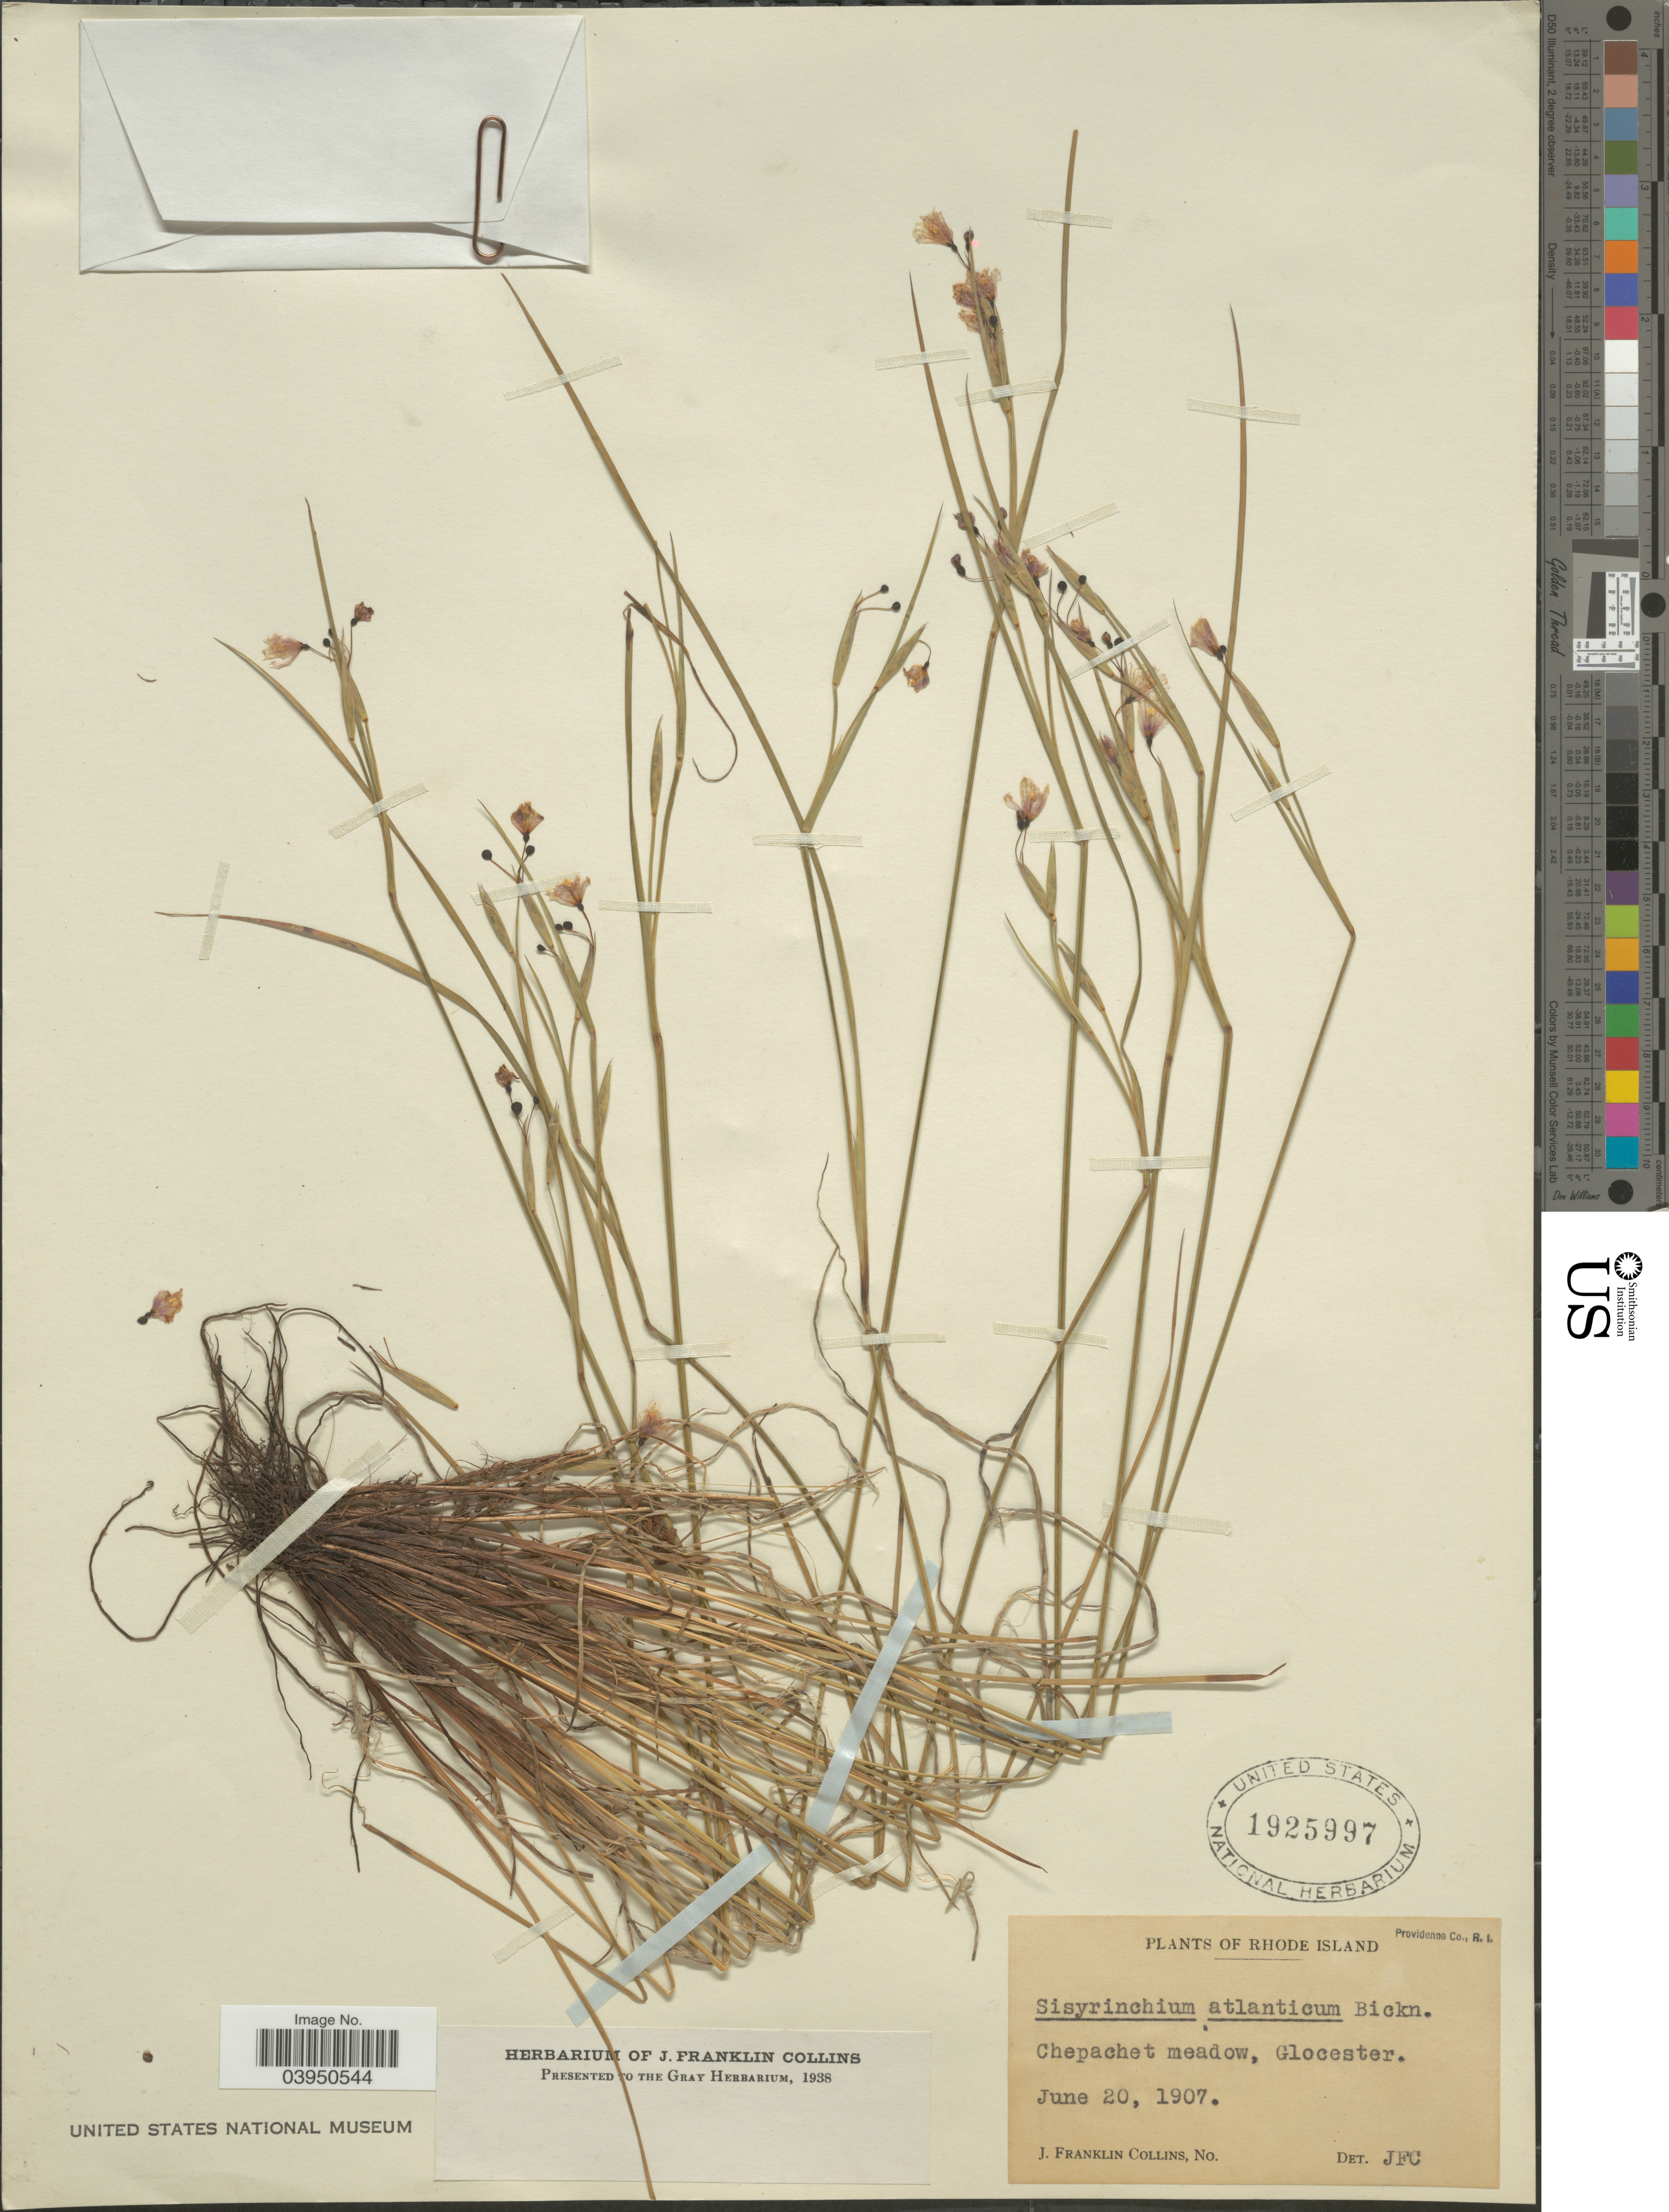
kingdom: Plantae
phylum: Tracheophyta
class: Liliopsida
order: Asparagales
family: Iridaceae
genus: Sisyrinchium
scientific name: Sisyrinchium atlanticum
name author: E.P. Bicknell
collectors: J. Collins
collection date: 1907-06-20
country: United States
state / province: Rhode Island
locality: Chepachet meadow, Glocester.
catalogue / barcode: US 1925997